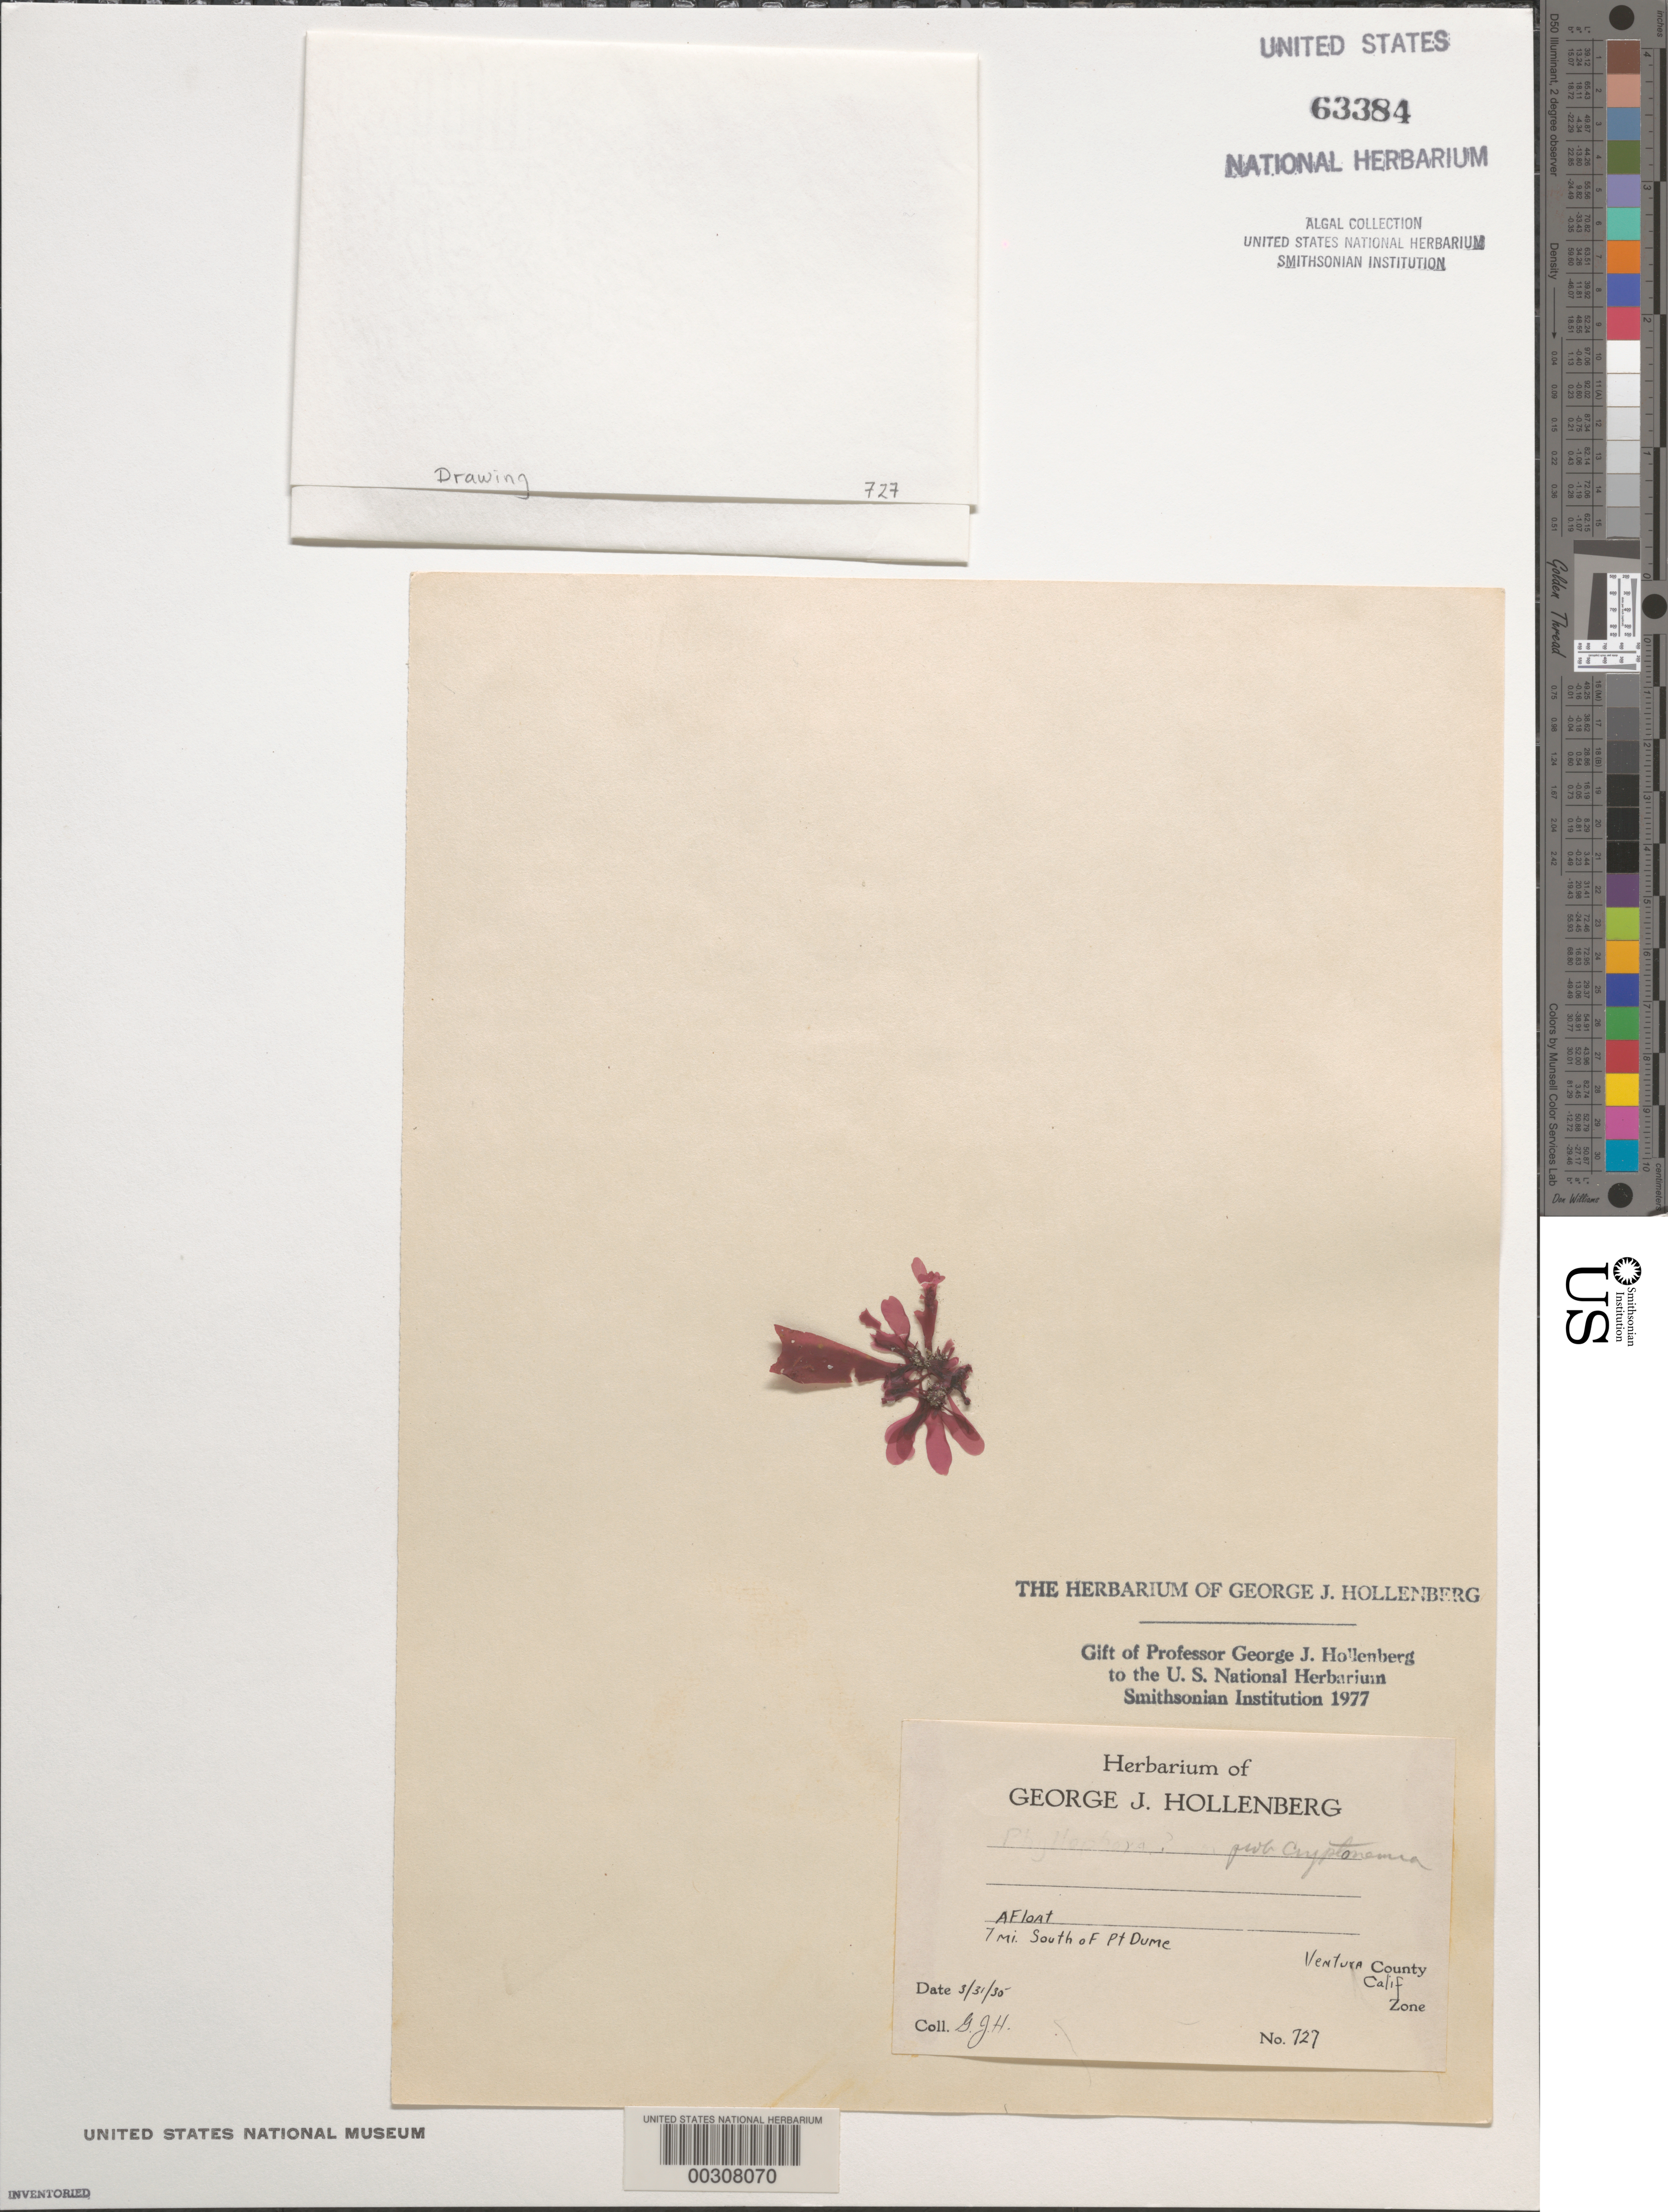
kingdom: Plantae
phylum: Rhodophyta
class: Florideophyceae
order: Halymeniales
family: Halymeniaceae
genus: Cryptonemia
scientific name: Cryptonemia sp.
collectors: G. Hollenberg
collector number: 727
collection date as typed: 31 Mar 35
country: United States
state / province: California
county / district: Ventura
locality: A Float. 7 mi. South of Pt Dume. Ventura County.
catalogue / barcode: US 63384